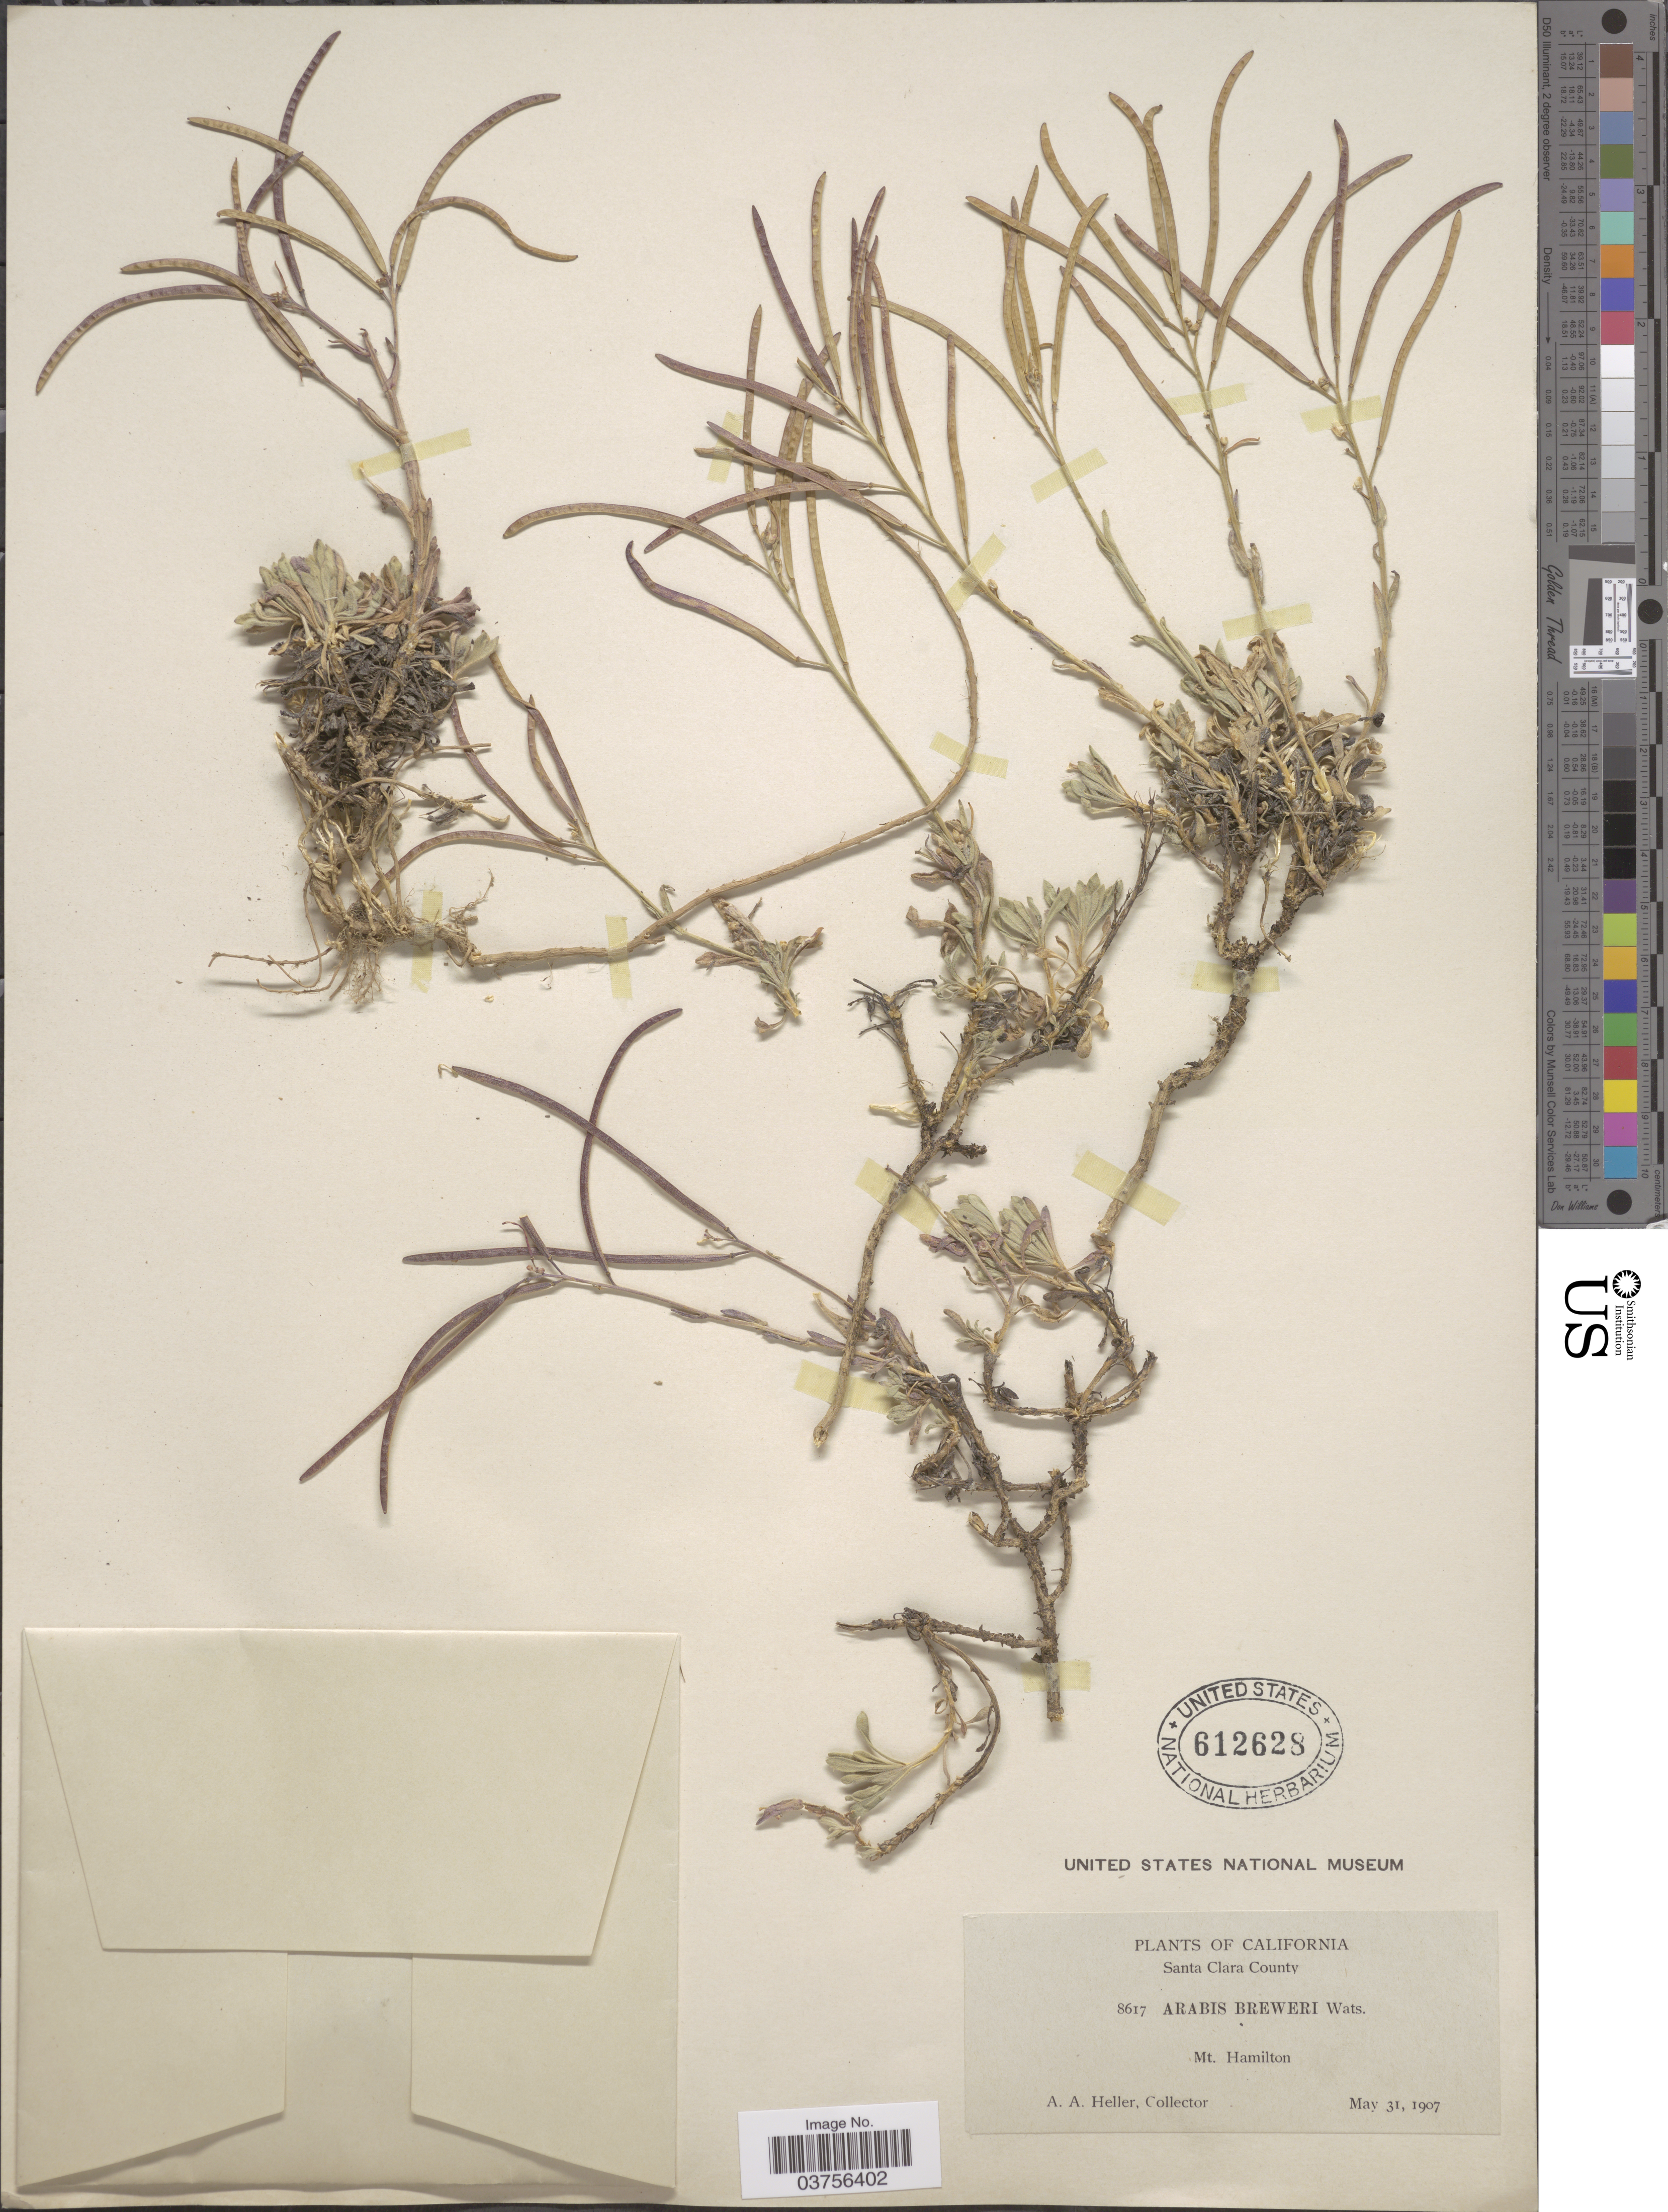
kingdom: Plantae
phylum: Tracheophyta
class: Magnoliopsida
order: Brassicales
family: Brassicaceae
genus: Arabis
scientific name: Arabis breweri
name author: S. Watson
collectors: A. A. Heller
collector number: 8617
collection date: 1907-05-31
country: United States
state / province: California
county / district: Santa Clara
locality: Santa Clara County. Mt. Hamilton.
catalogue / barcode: US 612628